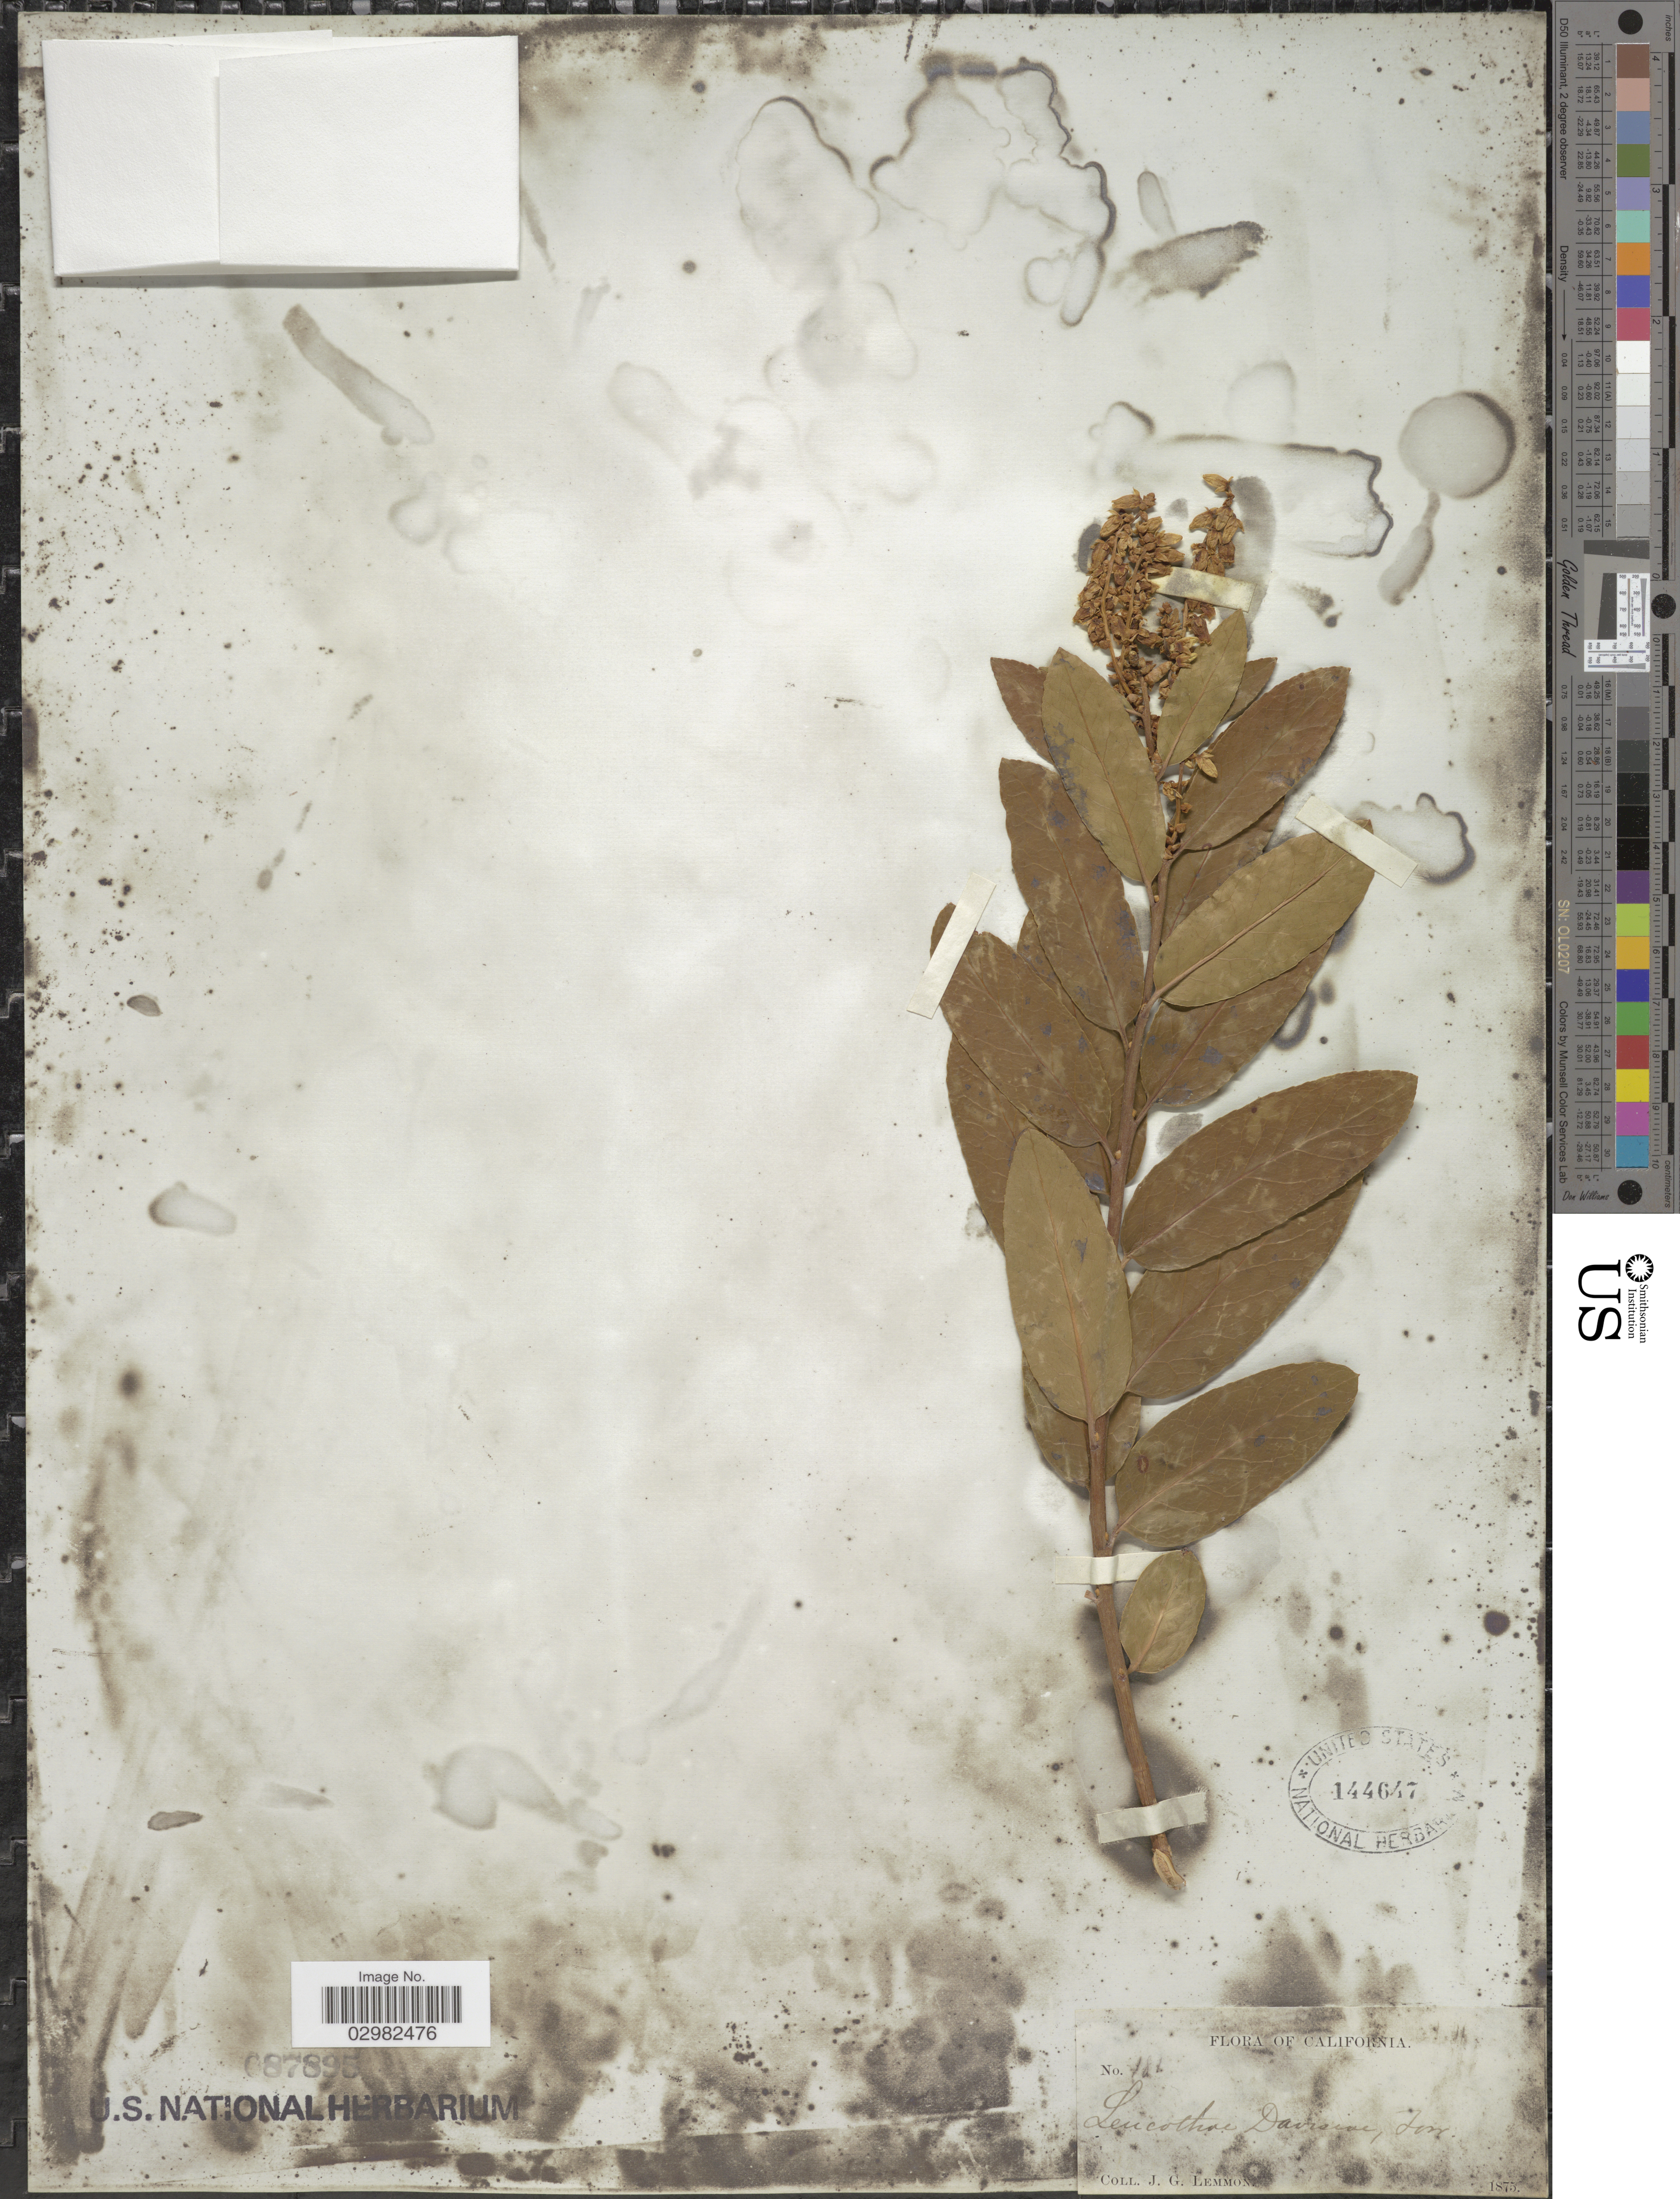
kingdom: Plantae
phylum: Tracheophyta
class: Magnoliopsida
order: Ericales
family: Ericaceae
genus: Leucothoe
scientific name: Leucothoë davisiae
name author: Torr.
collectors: J. Lemmon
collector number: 481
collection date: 1875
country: United States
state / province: California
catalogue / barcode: US 144647